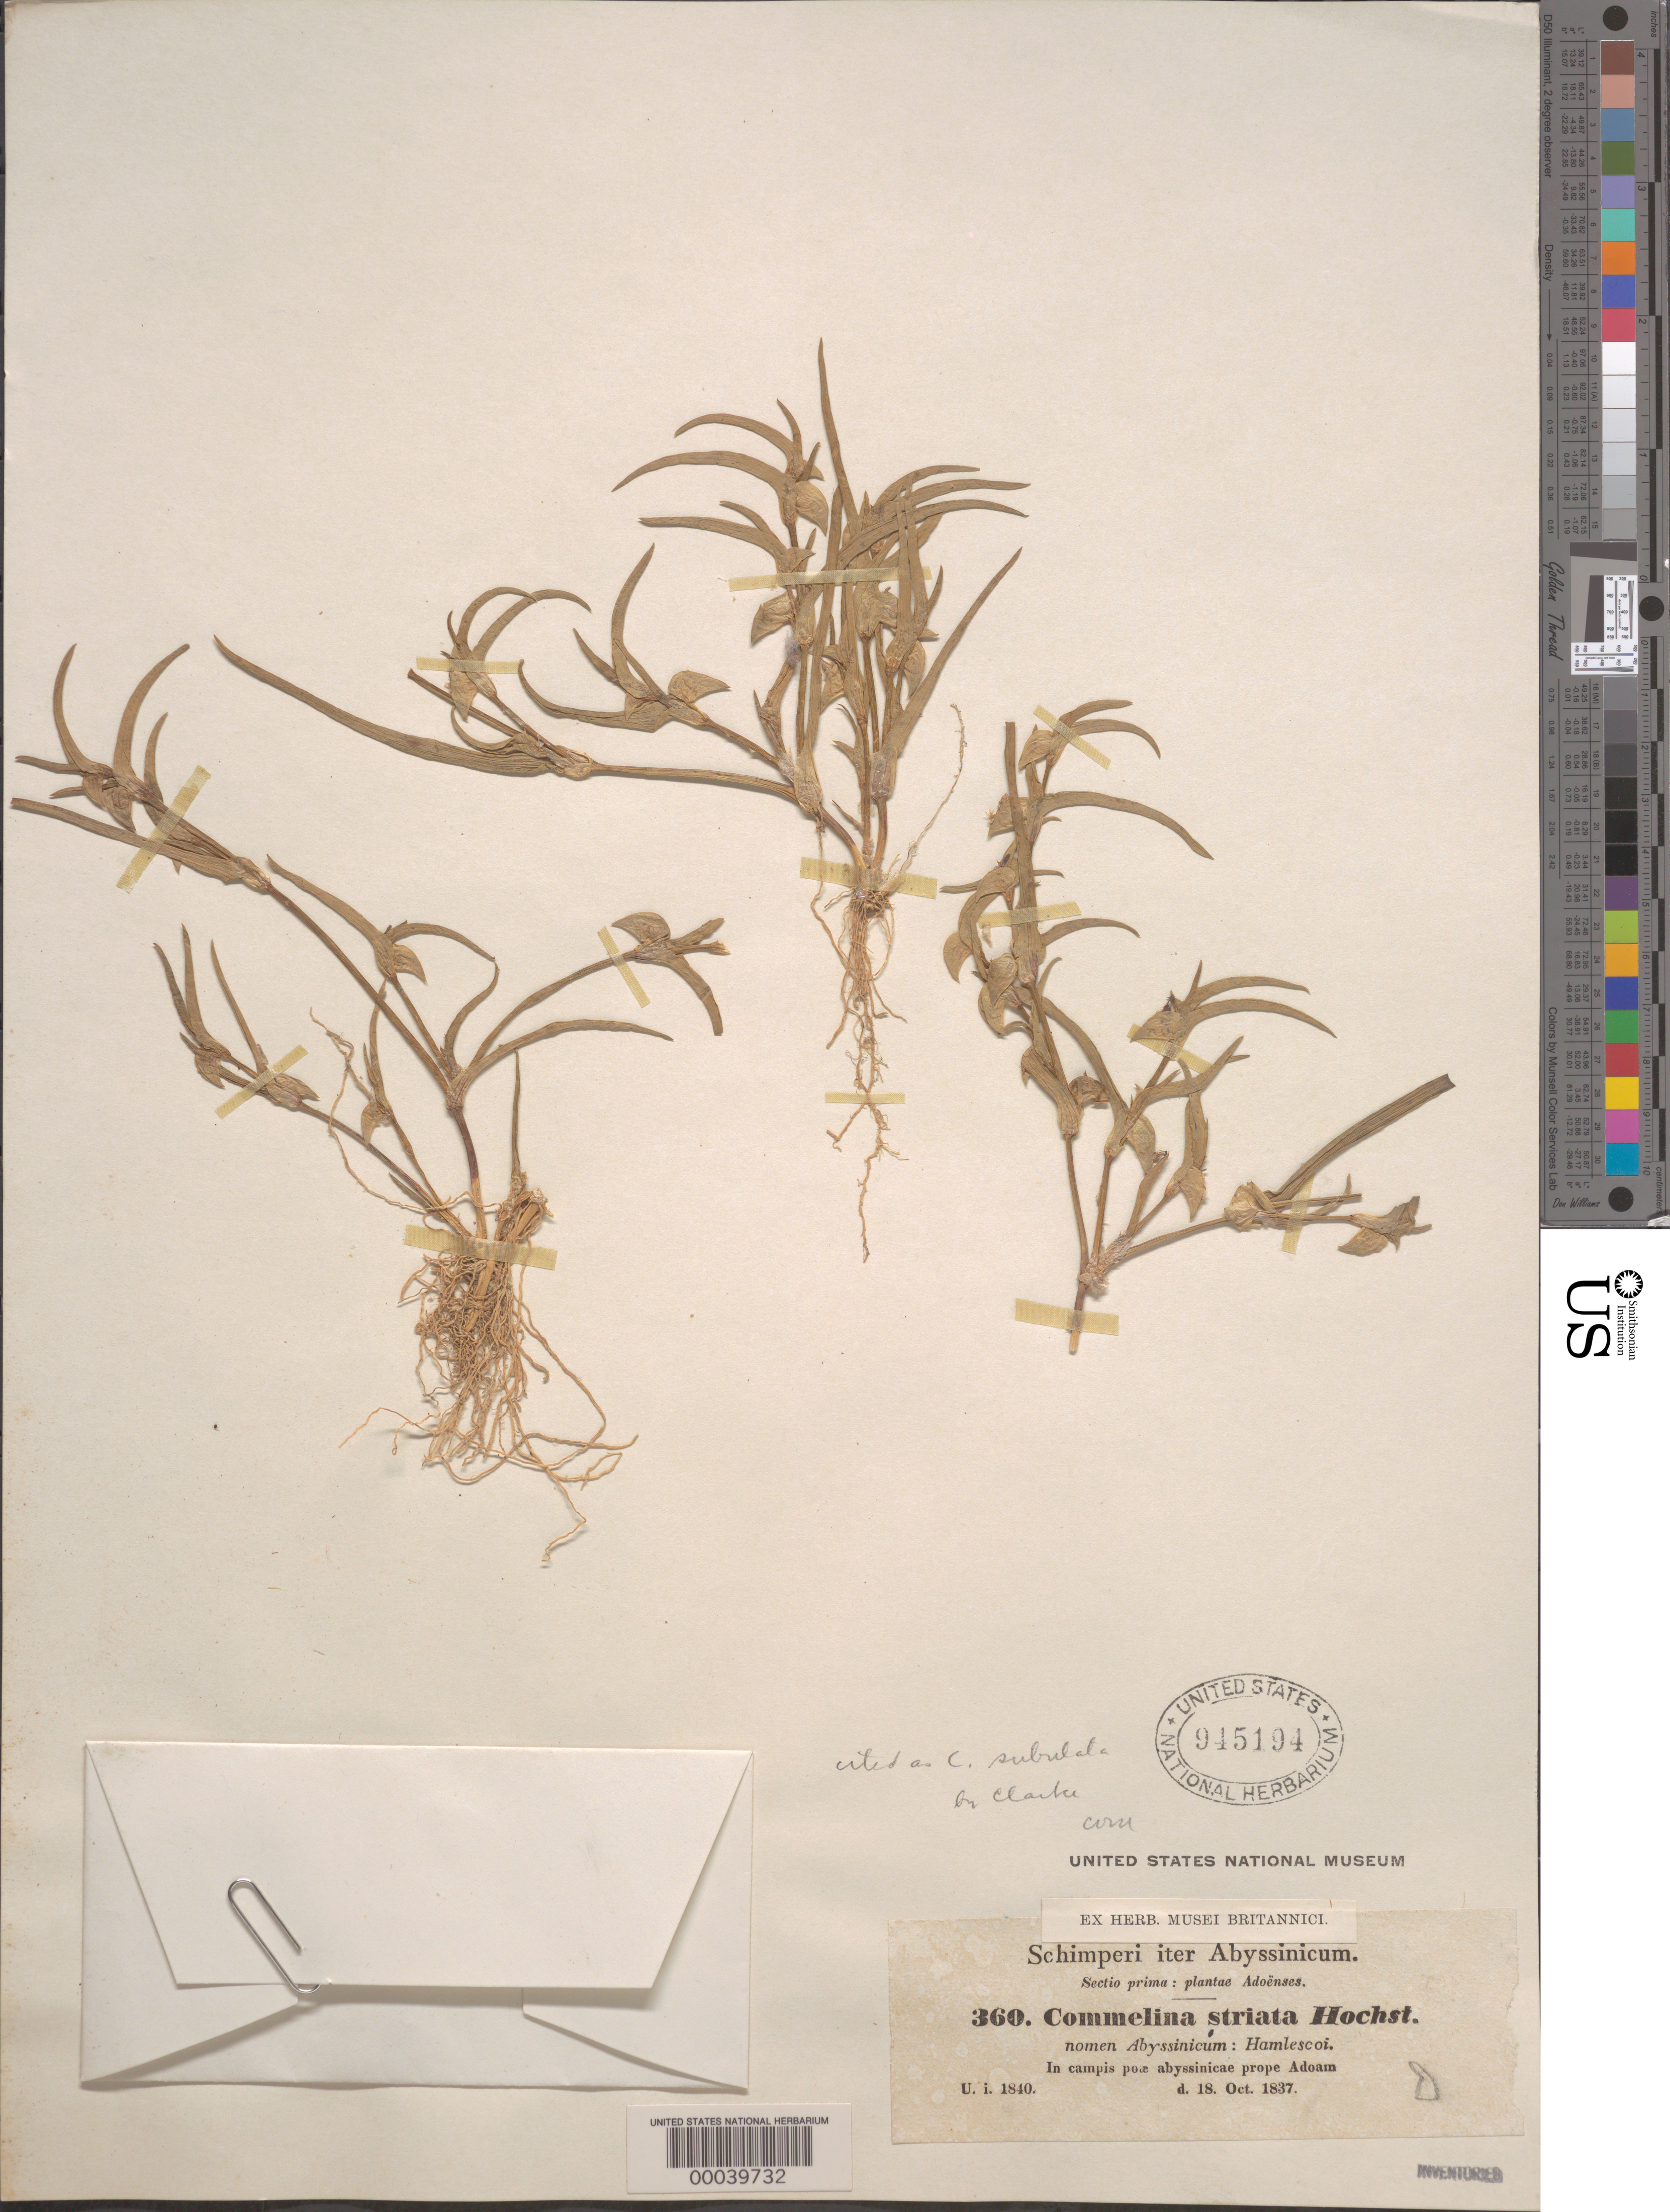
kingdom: Plantae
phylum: Tracheophyta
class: Liliopsida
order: Commelinales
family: Commelinaceae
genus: Commelina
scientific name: Commelina subulata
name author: Roth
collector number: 360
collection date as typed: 18 Oct 1937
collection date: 1937-10-18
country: Ethiopia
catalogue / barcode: US 945194